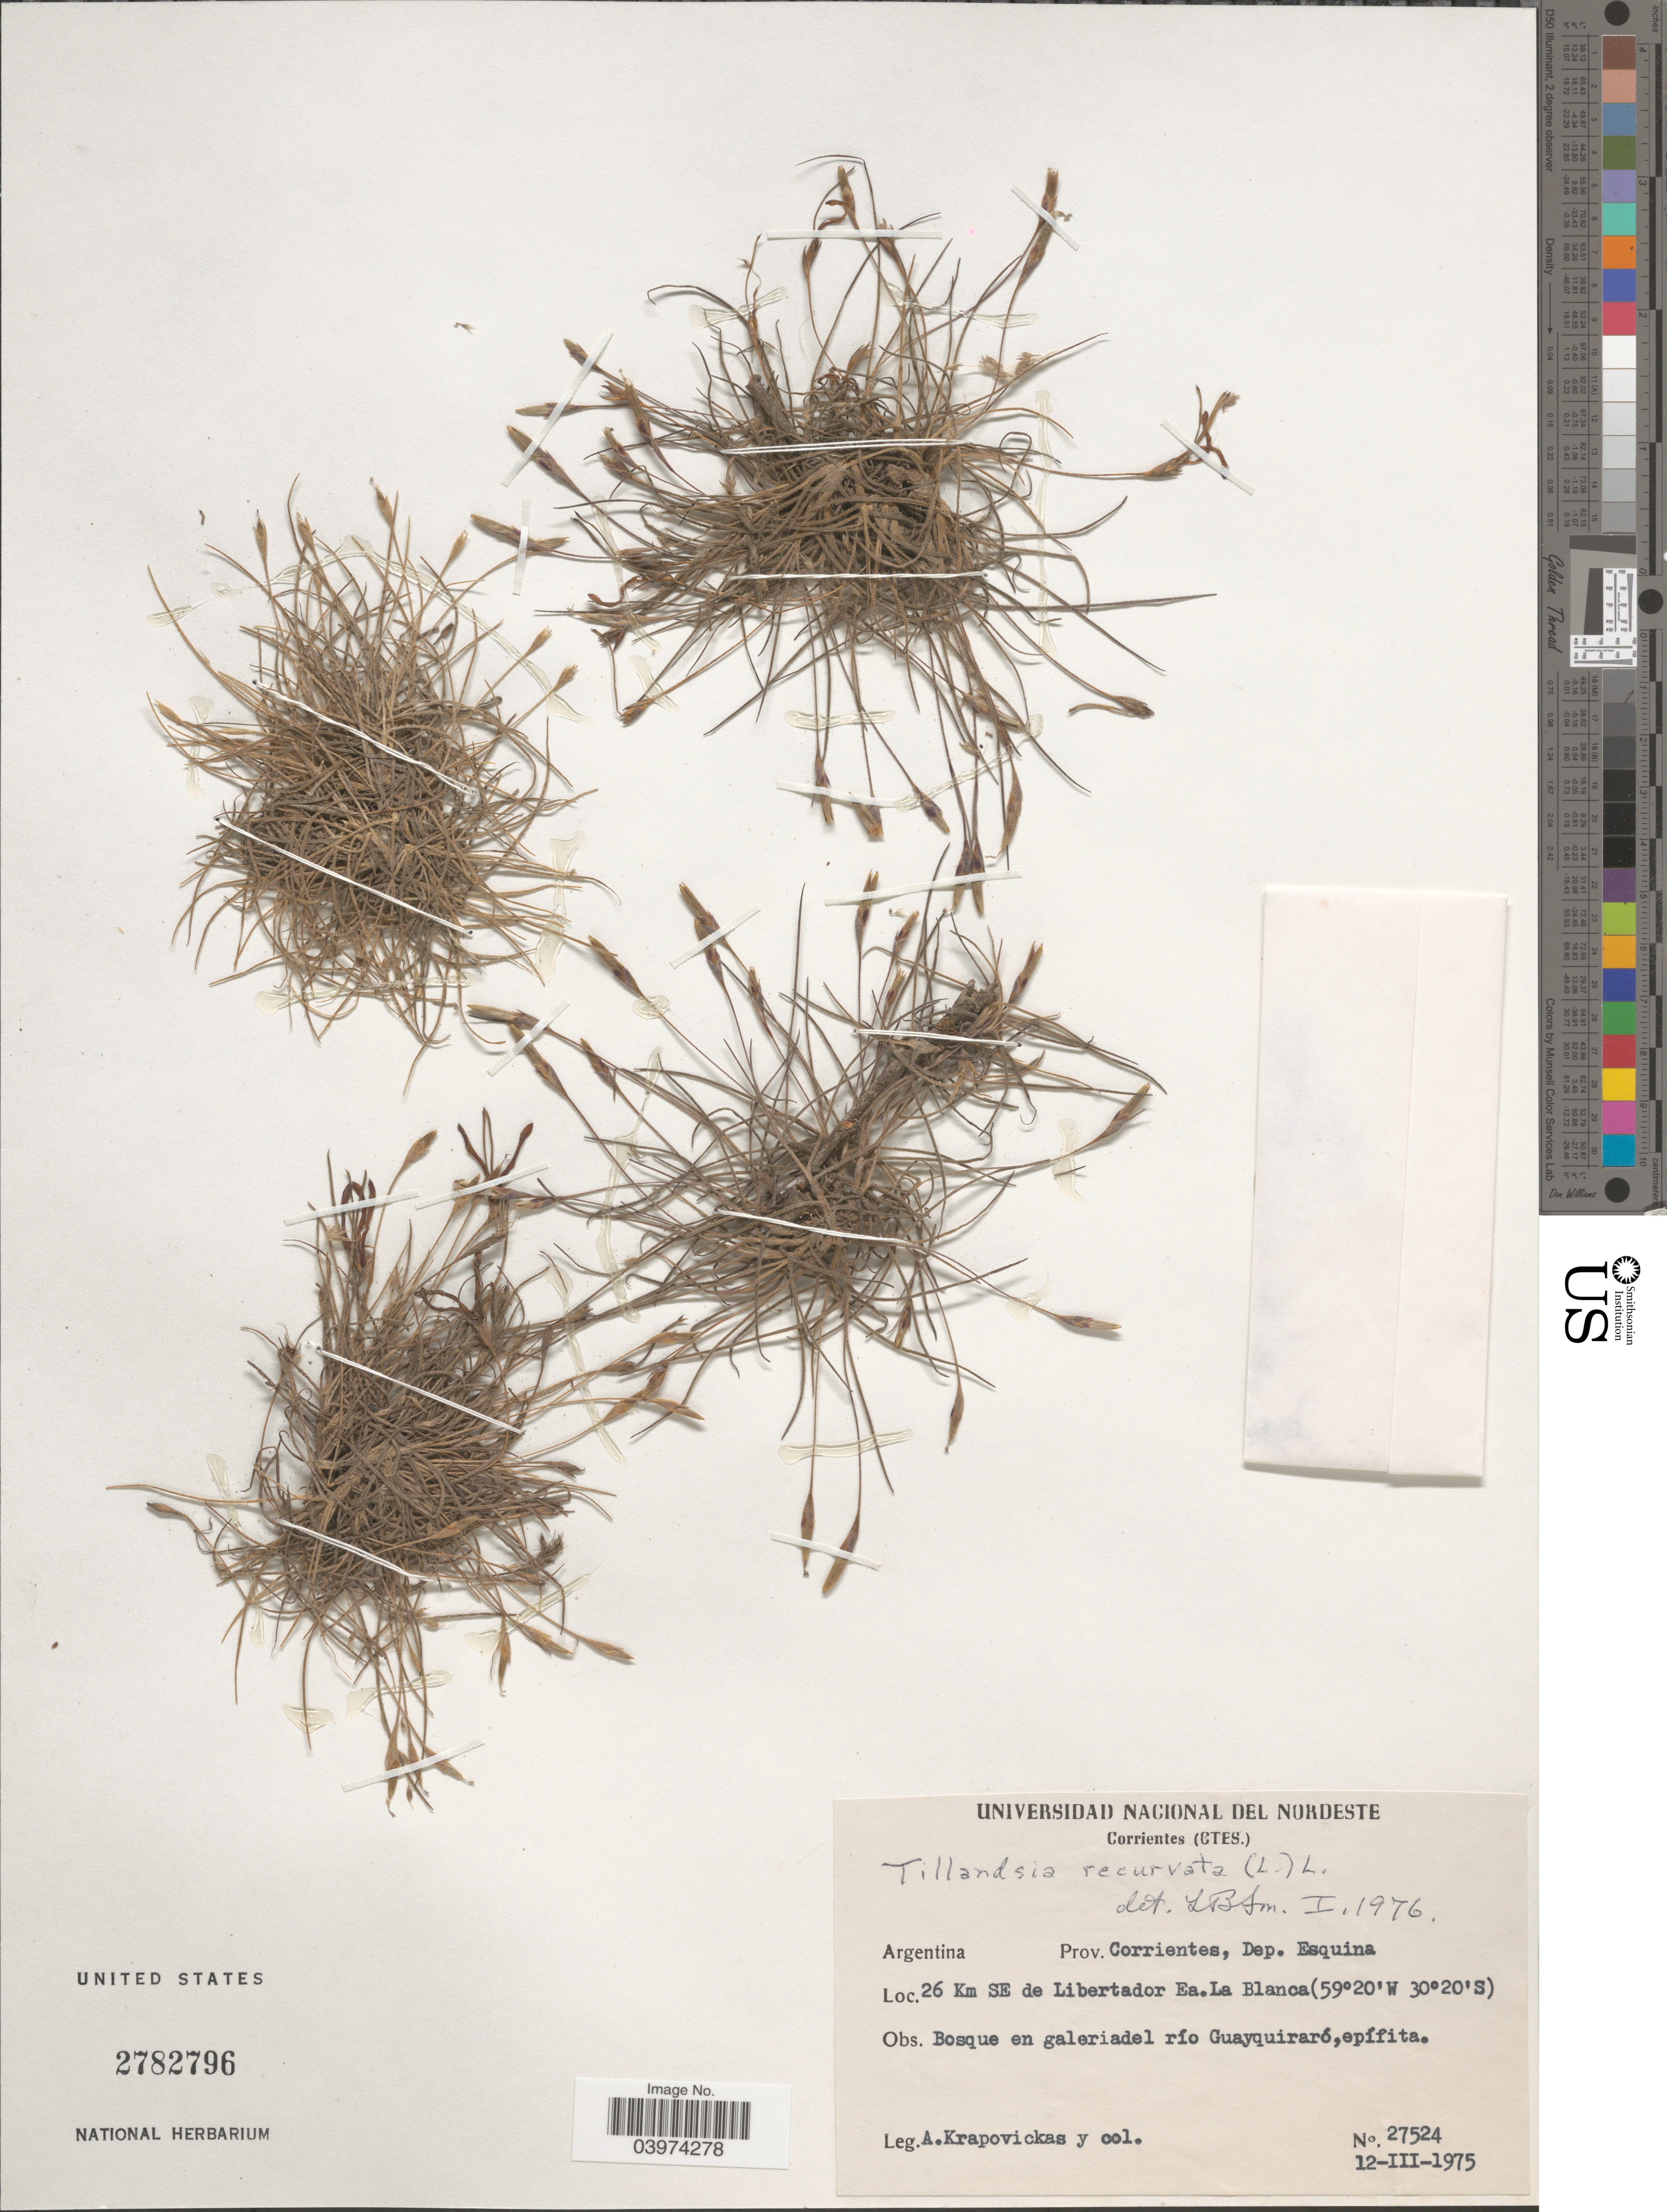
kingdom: Plantae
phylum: Tracheophyta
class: Liliopsida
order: Poales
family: Bromeliaceae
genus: Tillandsia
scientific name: Tillandsia recurvata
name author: L.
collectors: A. Krapovickas & et al.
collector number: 27524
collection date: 1975-03-12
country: Argentina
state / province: Corrientes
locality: Dep. Equina. 26 Km SE de Libertador Ea. La Blanca. Bosque en galeriadel río Guayquiraró.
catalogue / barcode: US 2782796